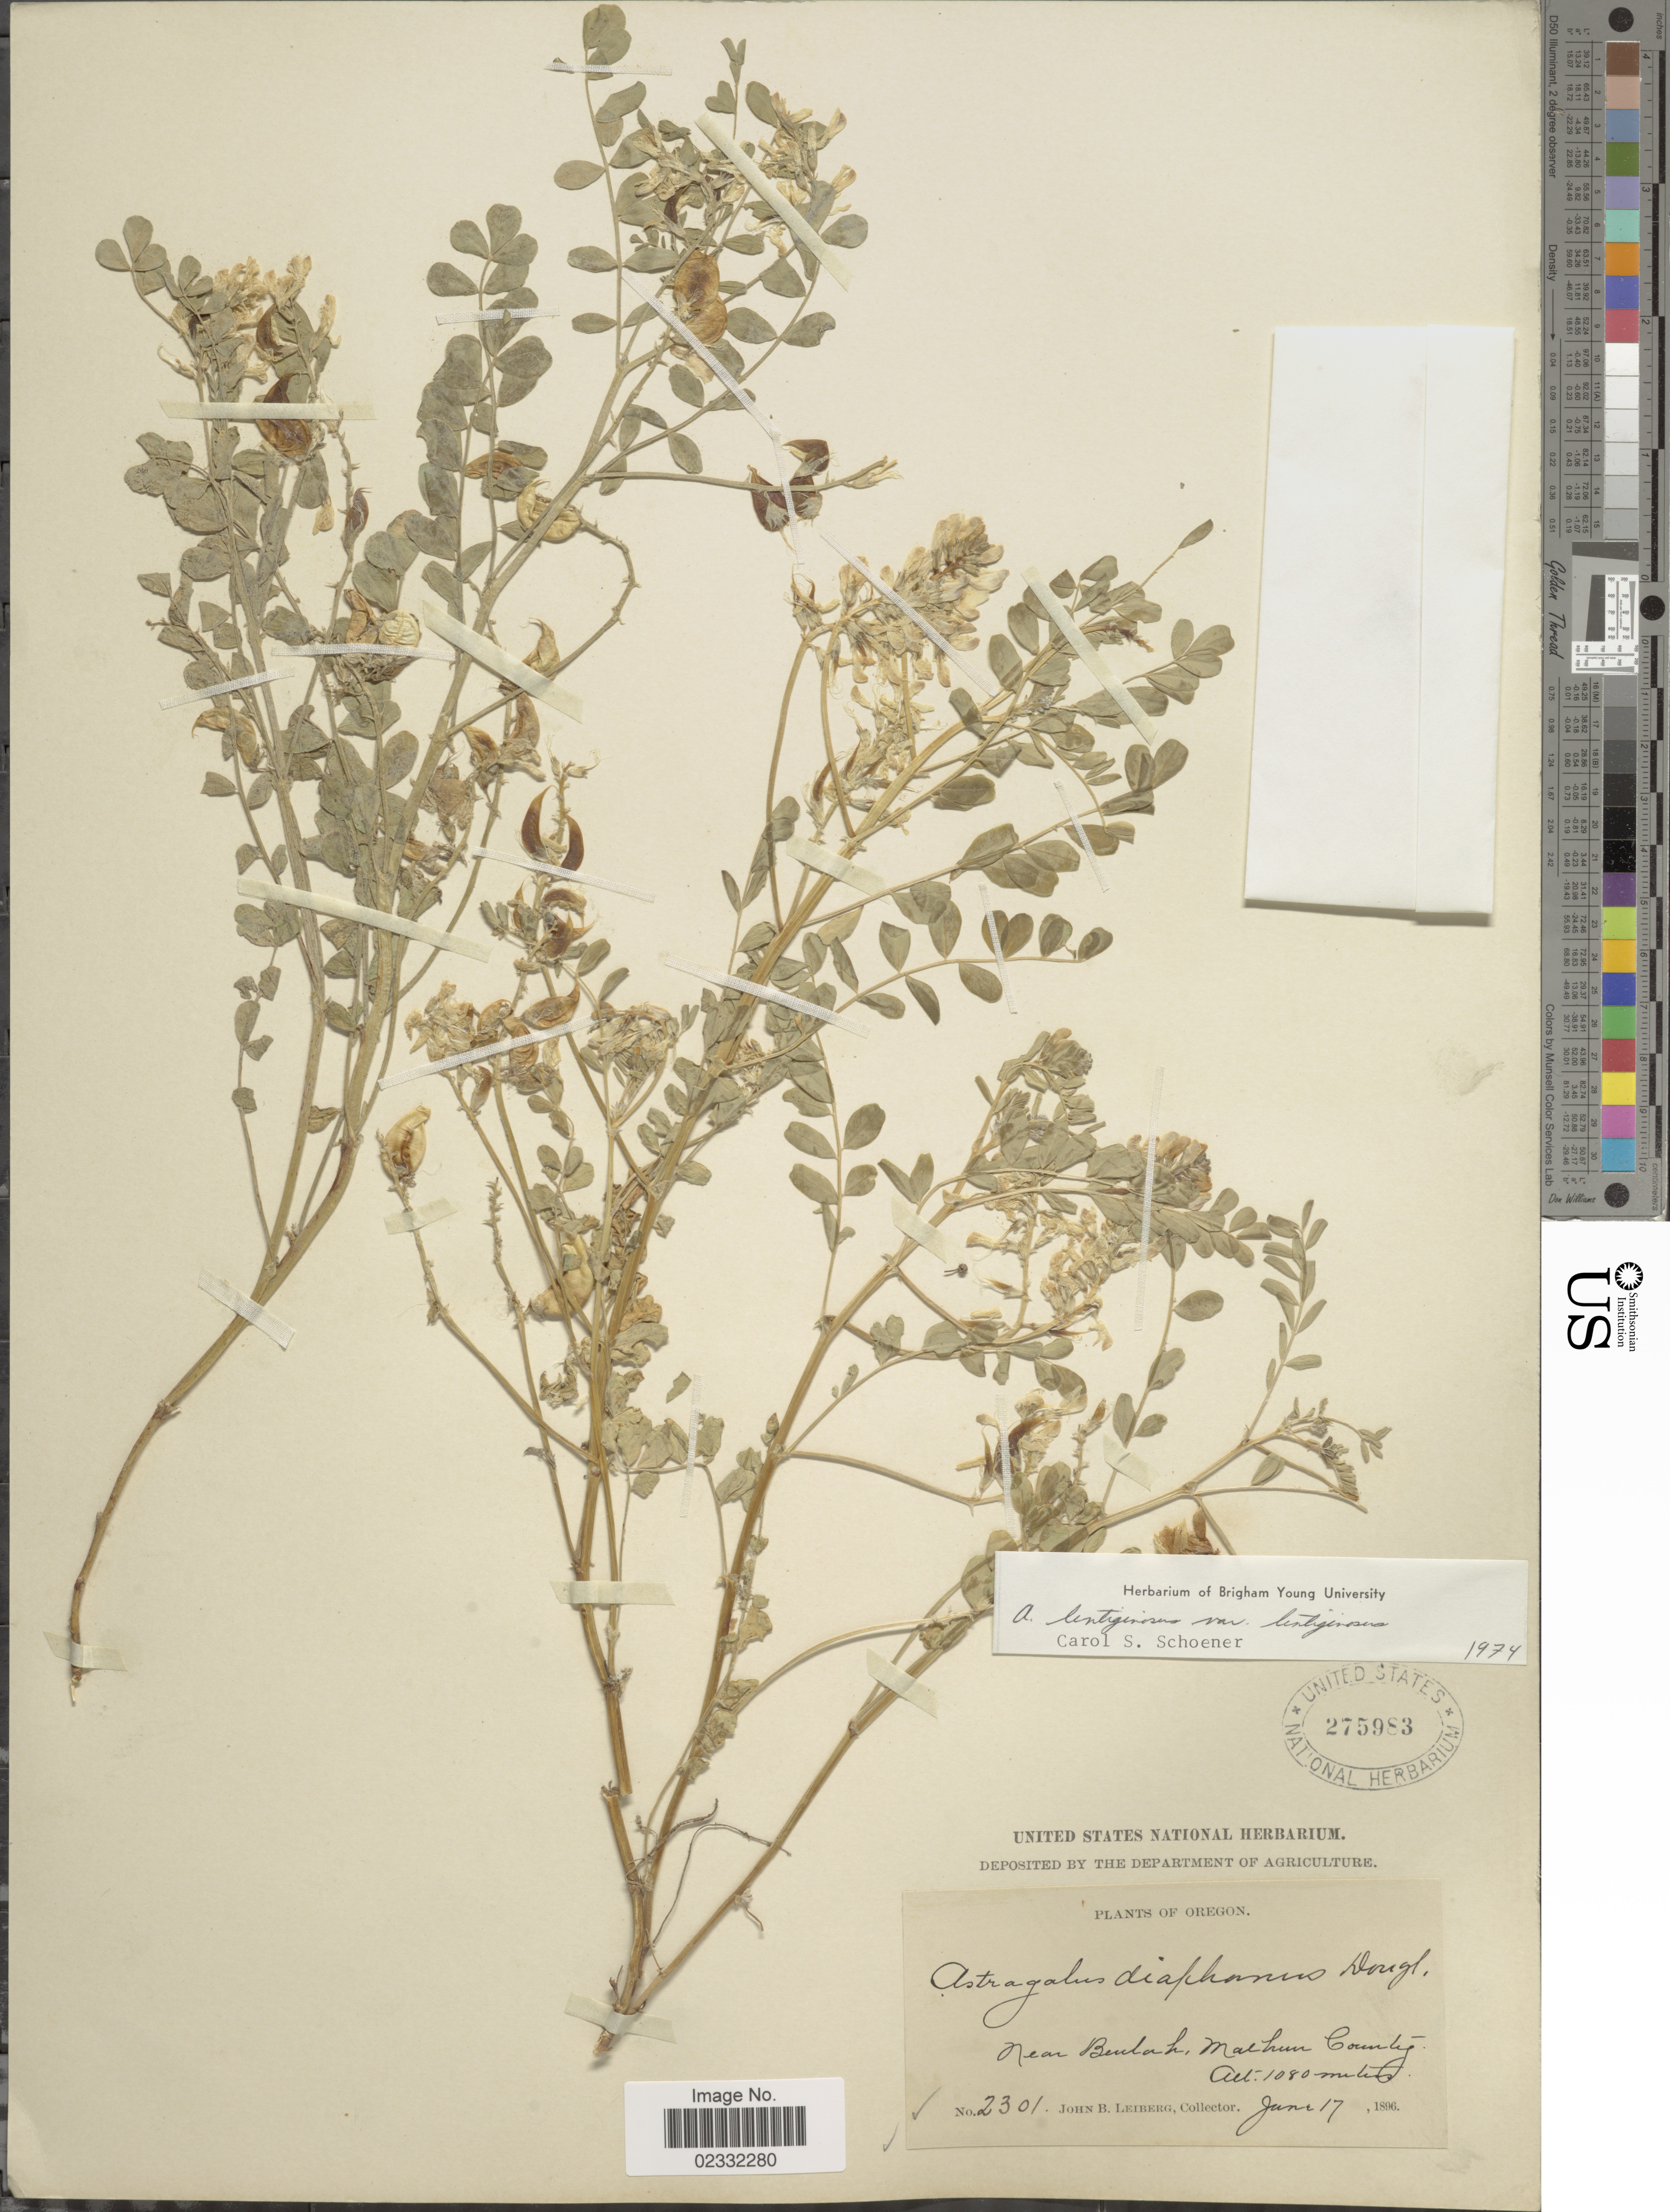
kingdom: Plantae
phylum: Tracheophyta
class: Magnoliopsida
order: Fabales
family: Fabaceae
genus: Astragalus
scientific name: Astragalus lentiginosus var. lentiginosus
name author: Douglas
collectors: J. Leiberg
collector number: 2301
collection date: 1896-06-17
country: United States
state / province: Oregon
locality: Near Beulah, Malheur County.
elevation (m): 1080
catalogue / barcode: US 275983